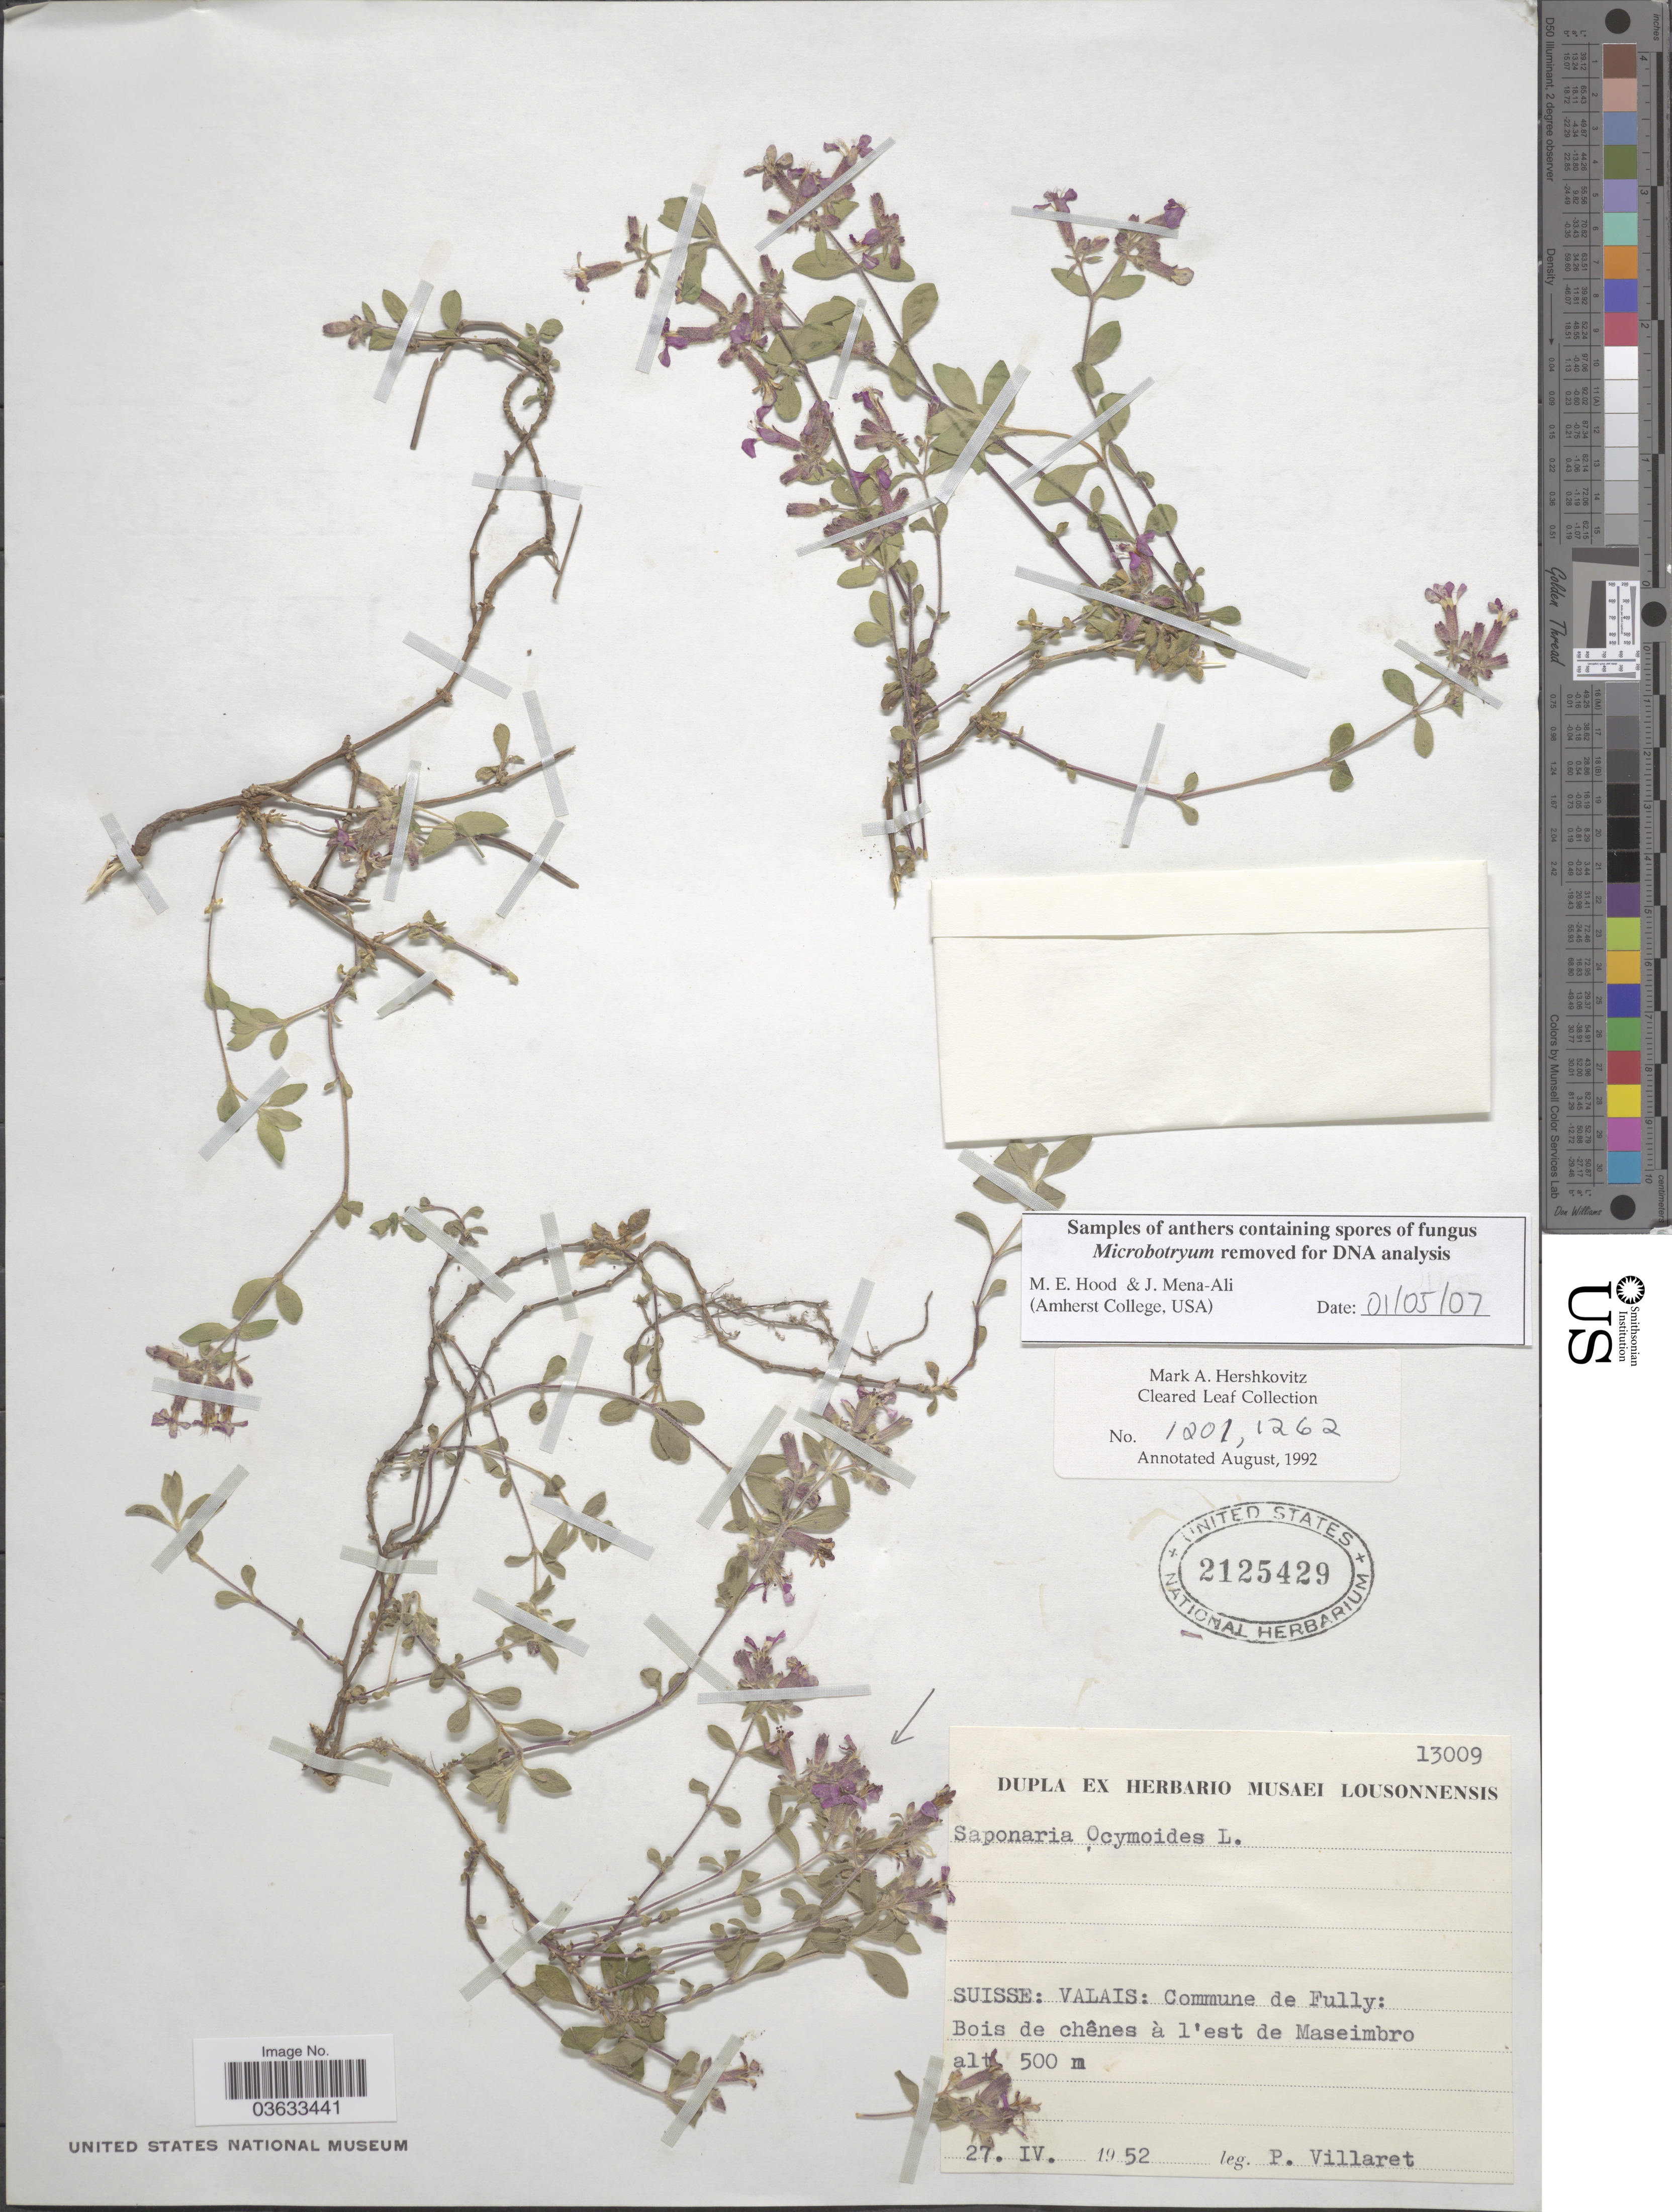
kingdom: Plantae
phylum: Tracheophyta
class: Magnoliopsida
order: Caryophyllales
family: Caryophyllaceae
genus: Saponaria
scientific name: Saponaria ocymoides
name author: L.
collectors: P. Villaret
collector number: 13009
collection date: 1952-04-27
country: Switzerland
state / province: Valais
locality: Suisse: Commune de Fully: Bois de chênes à l'est de Maseimbro.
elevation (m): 500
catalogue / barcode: US 2125429